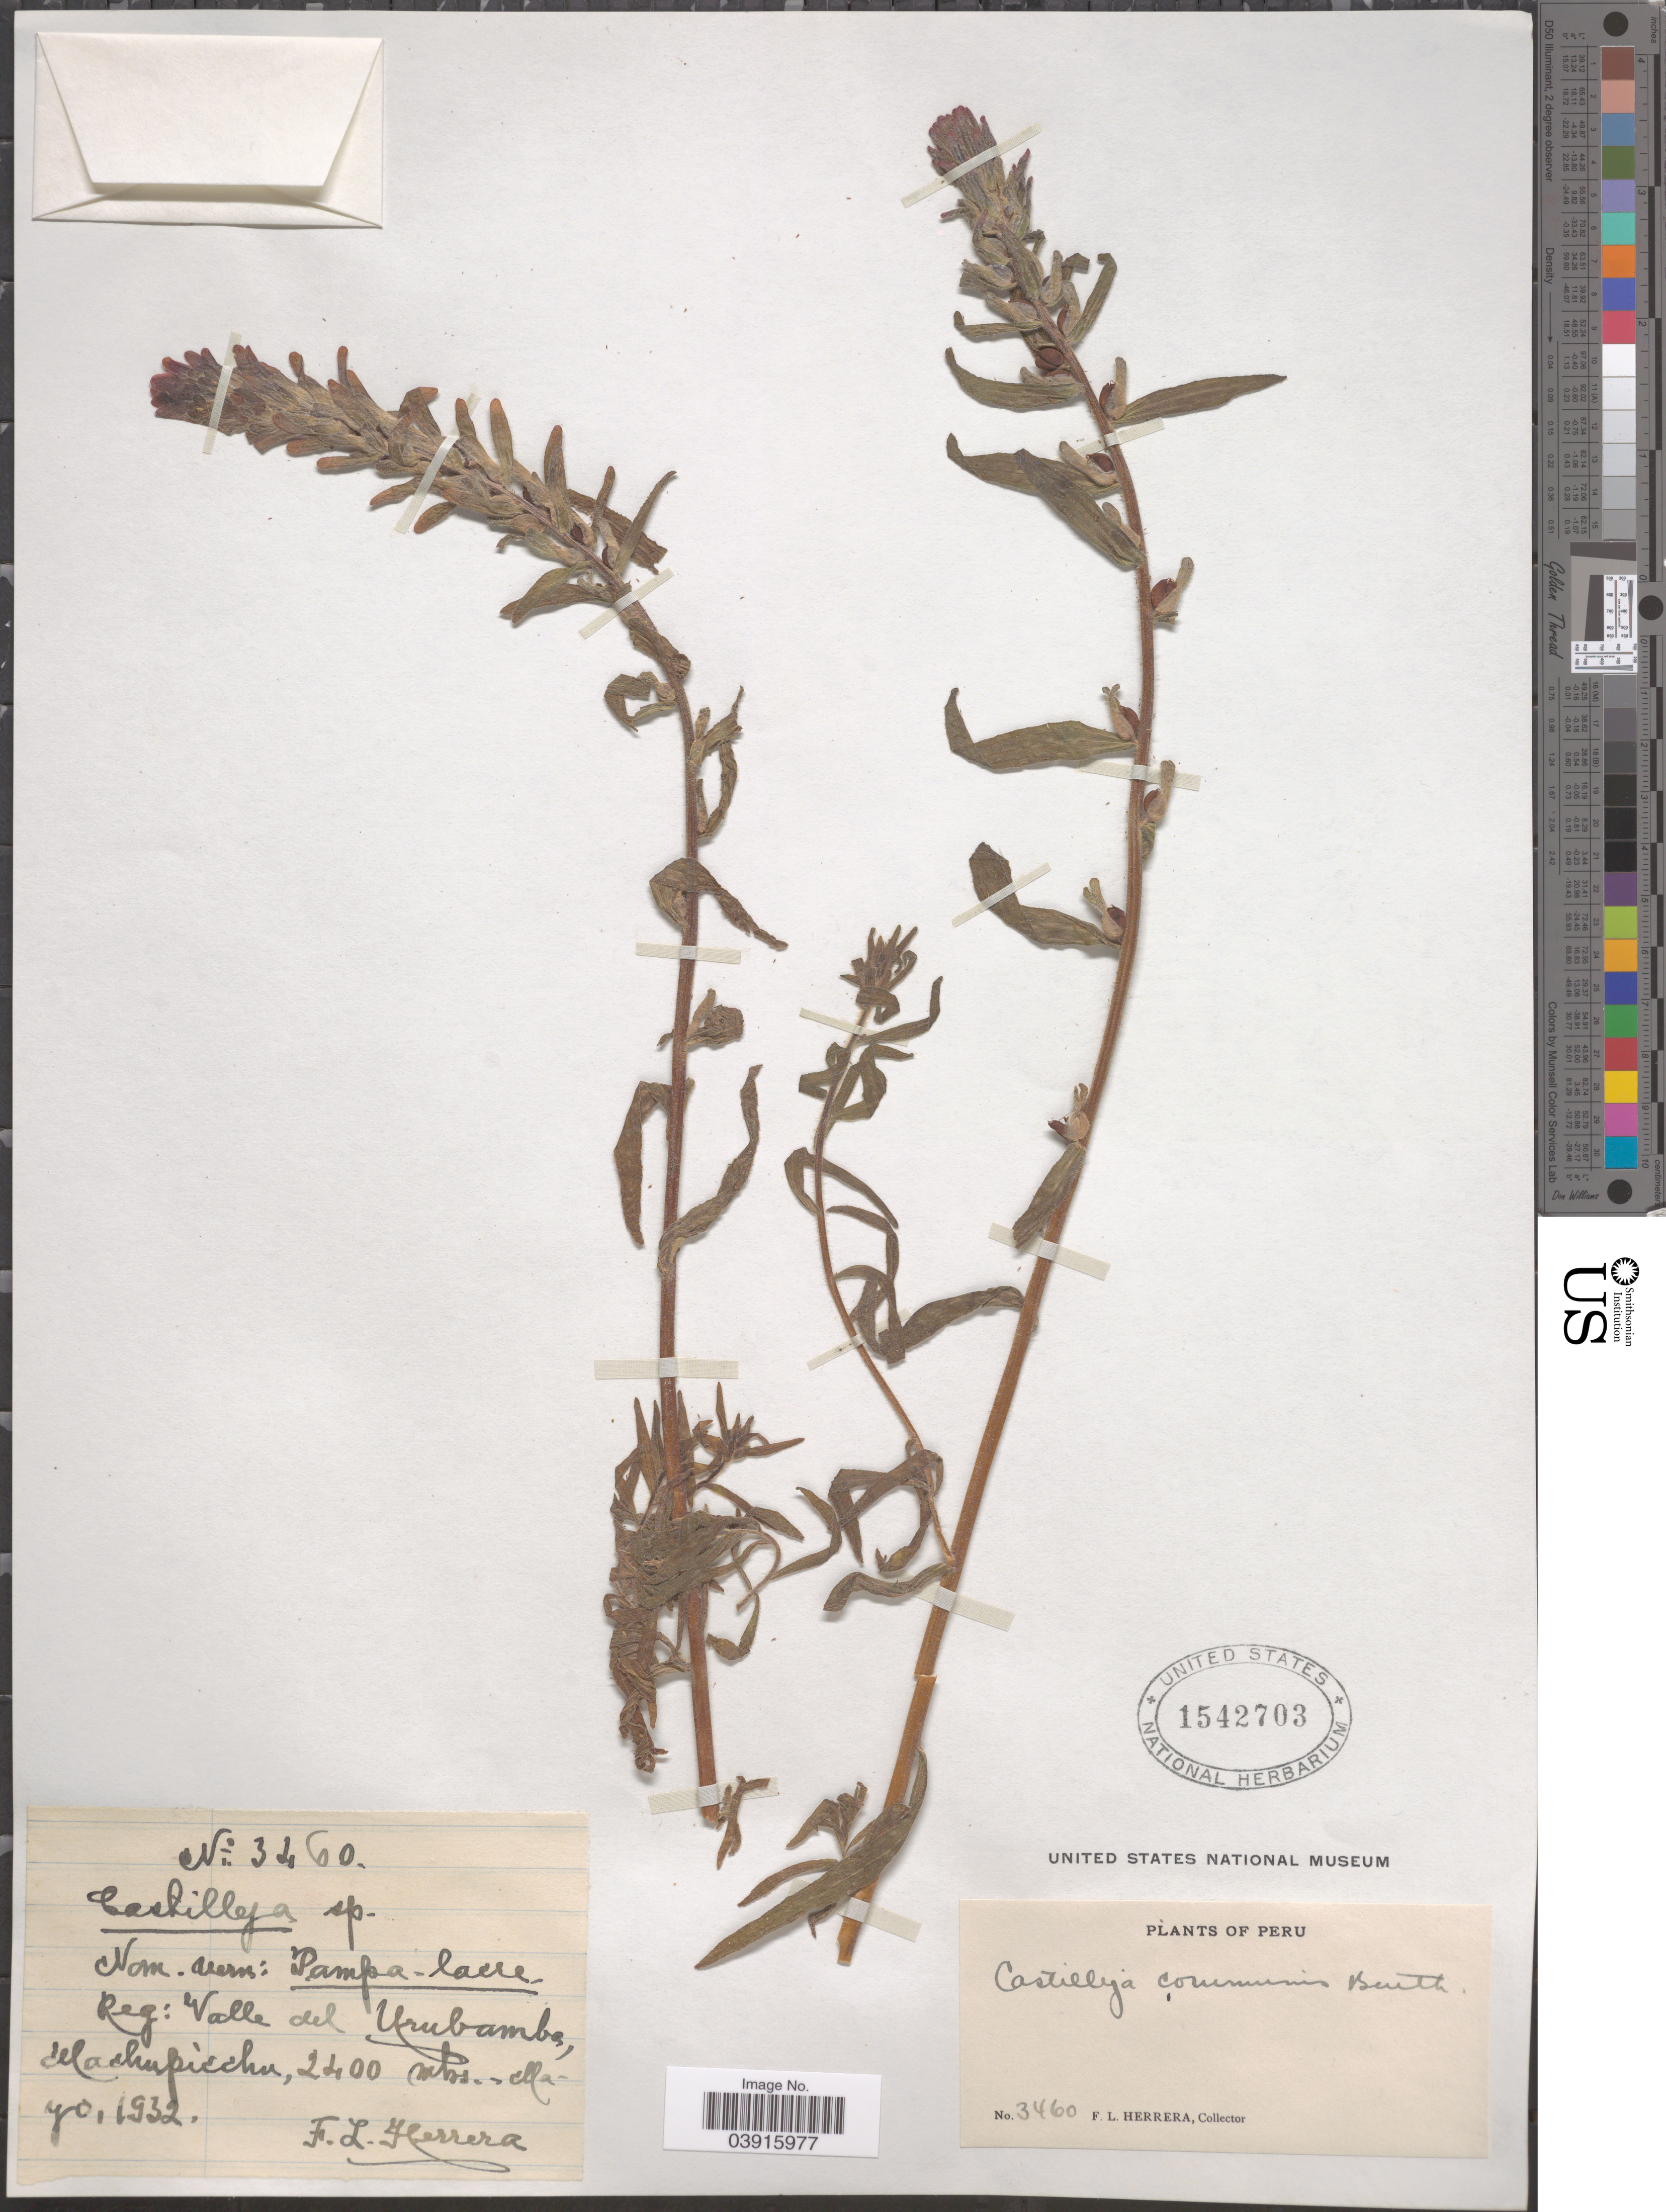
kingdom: Plantae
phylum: Tracheophyta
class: Magnoliopsida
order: Lamiales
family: Orobanchaceae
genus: Castilleja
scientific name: Castilleja communis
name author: Benth.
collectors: F. L. Herrera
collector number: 3460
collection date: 1932-05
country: Peru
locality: Reg: Valle del Urubamba, Machupicchu.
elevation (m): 2400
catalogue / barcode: US 1542703